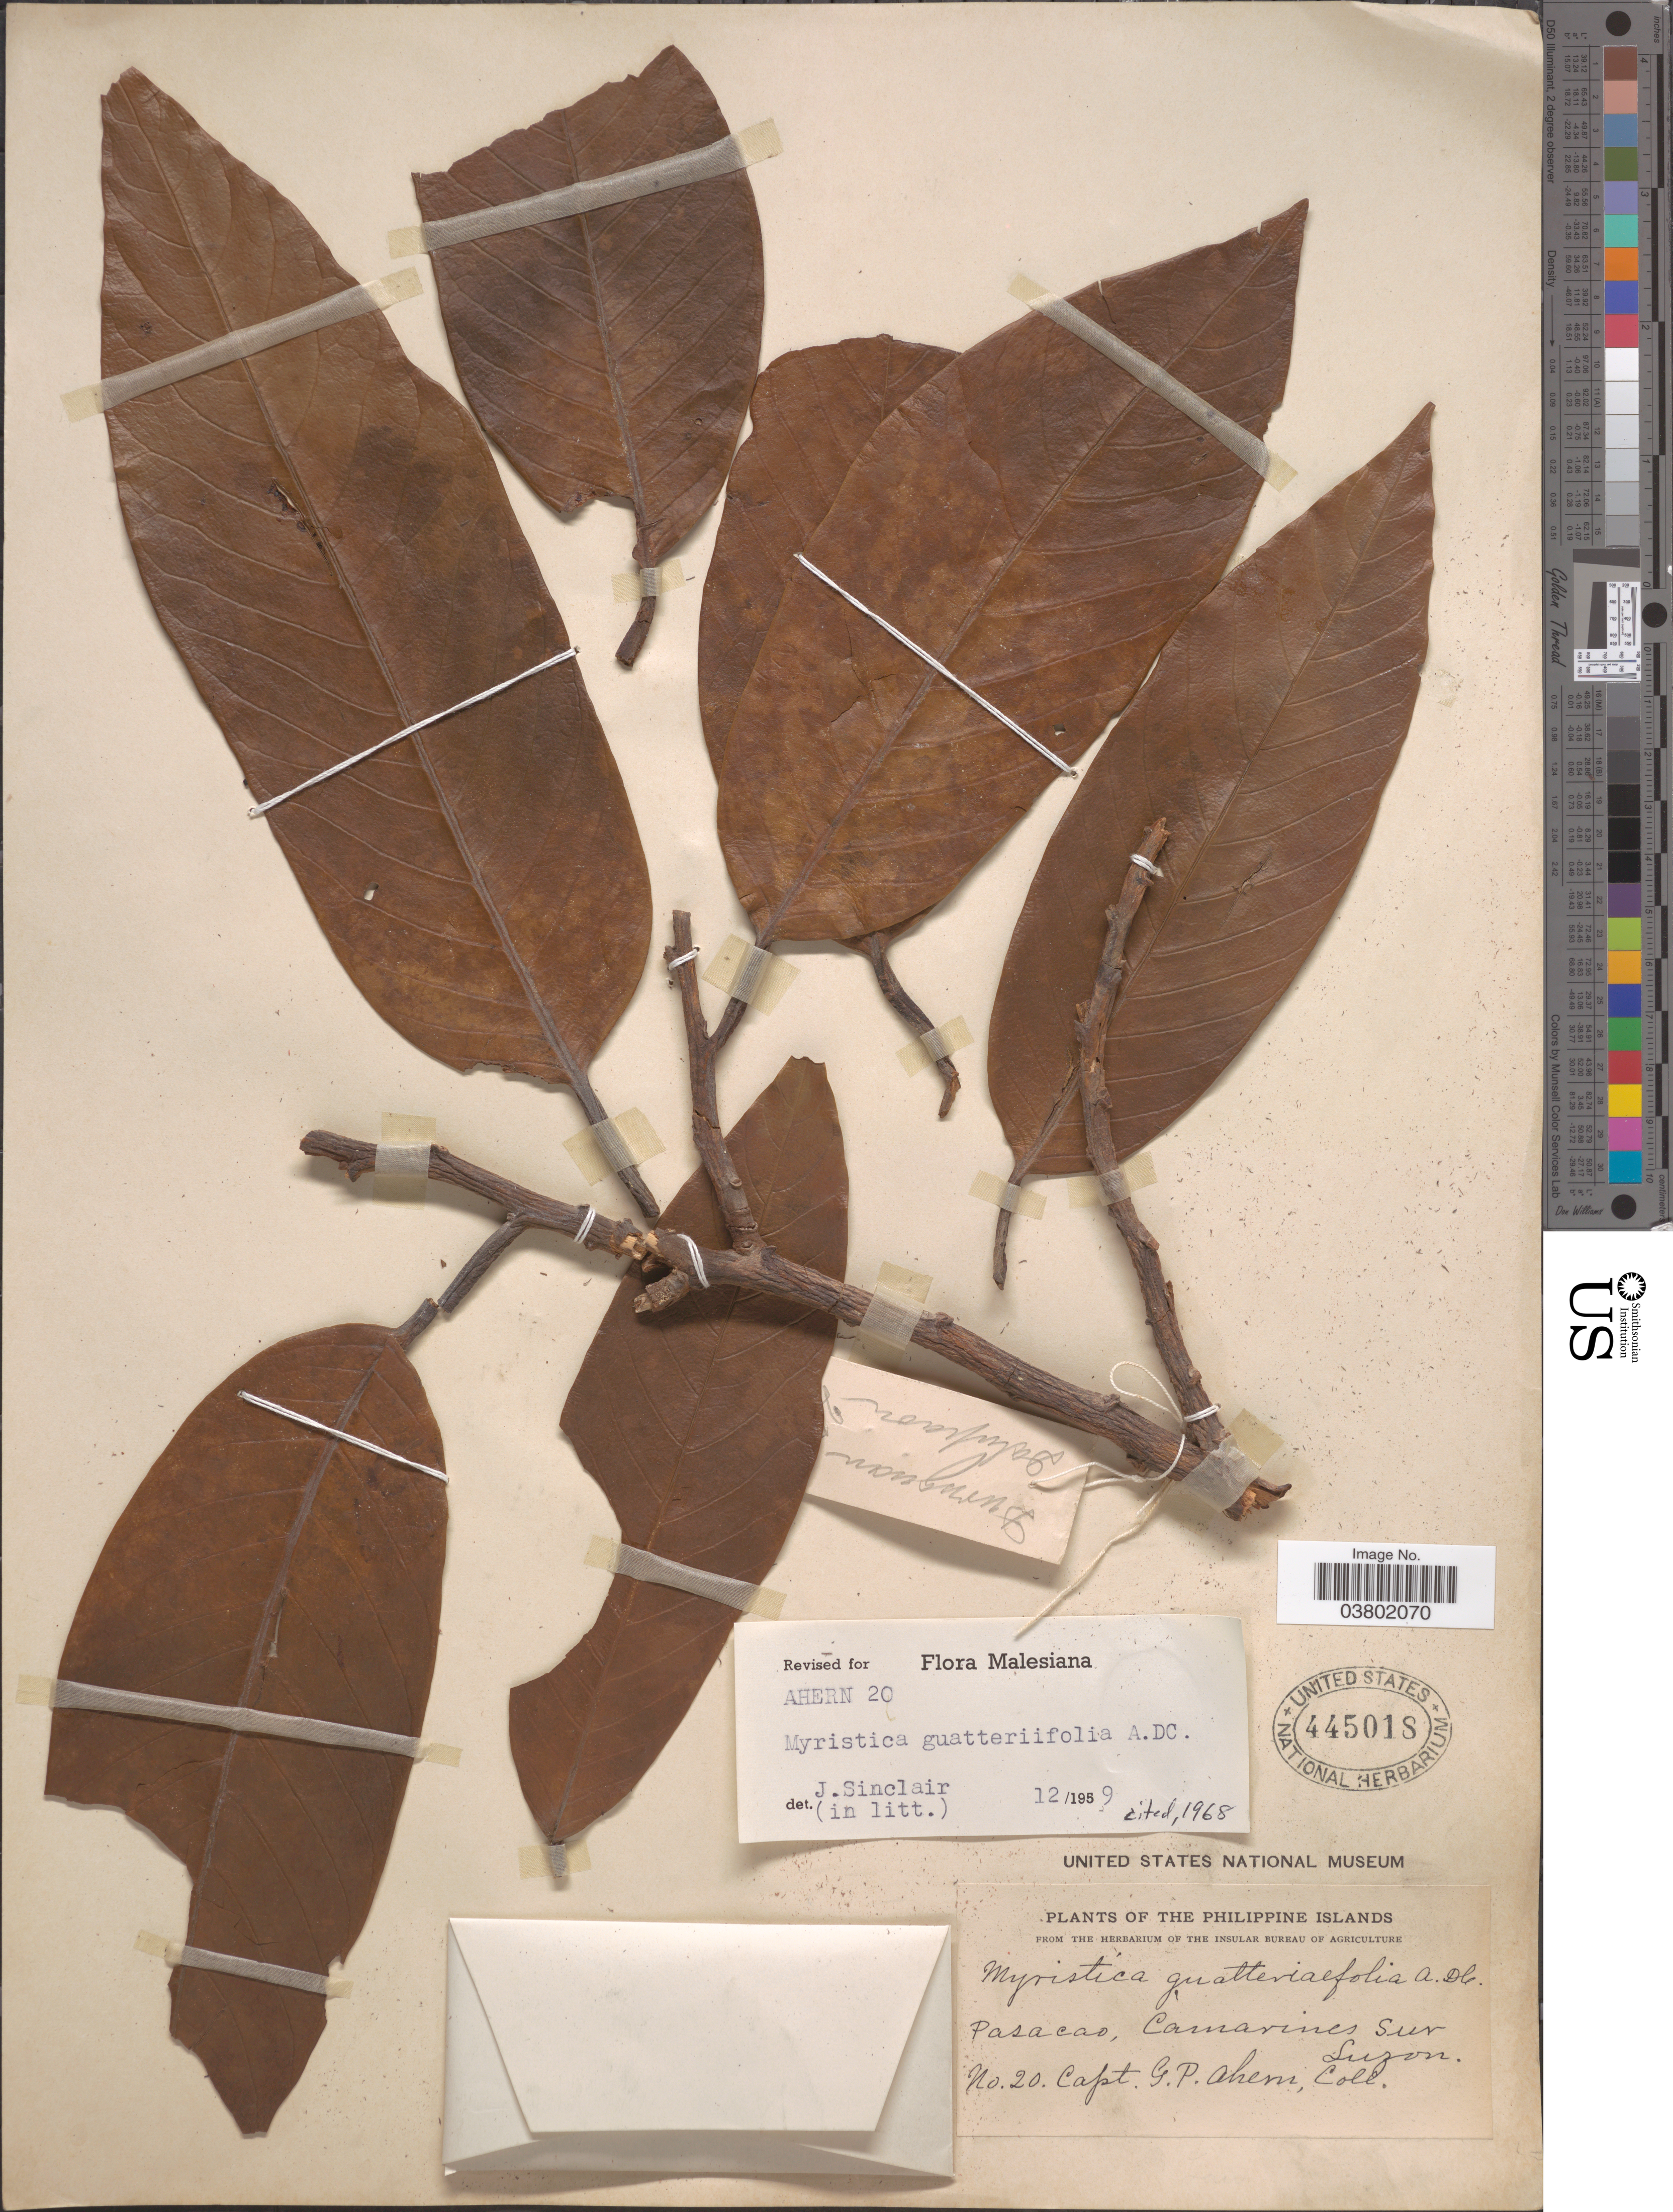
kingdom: Plantae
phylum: Tracheophyta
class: Magnoliopsida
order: Magnoliales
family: Myristicaceae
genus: Myristica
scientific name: Myristica guatteriifolia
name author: A. DC.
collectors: G. Ahern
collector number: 20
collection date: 1901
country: Philippines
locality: The Philippine Islands. Pasacao, Camarines Sur, Luzon.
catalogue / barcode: US 445018